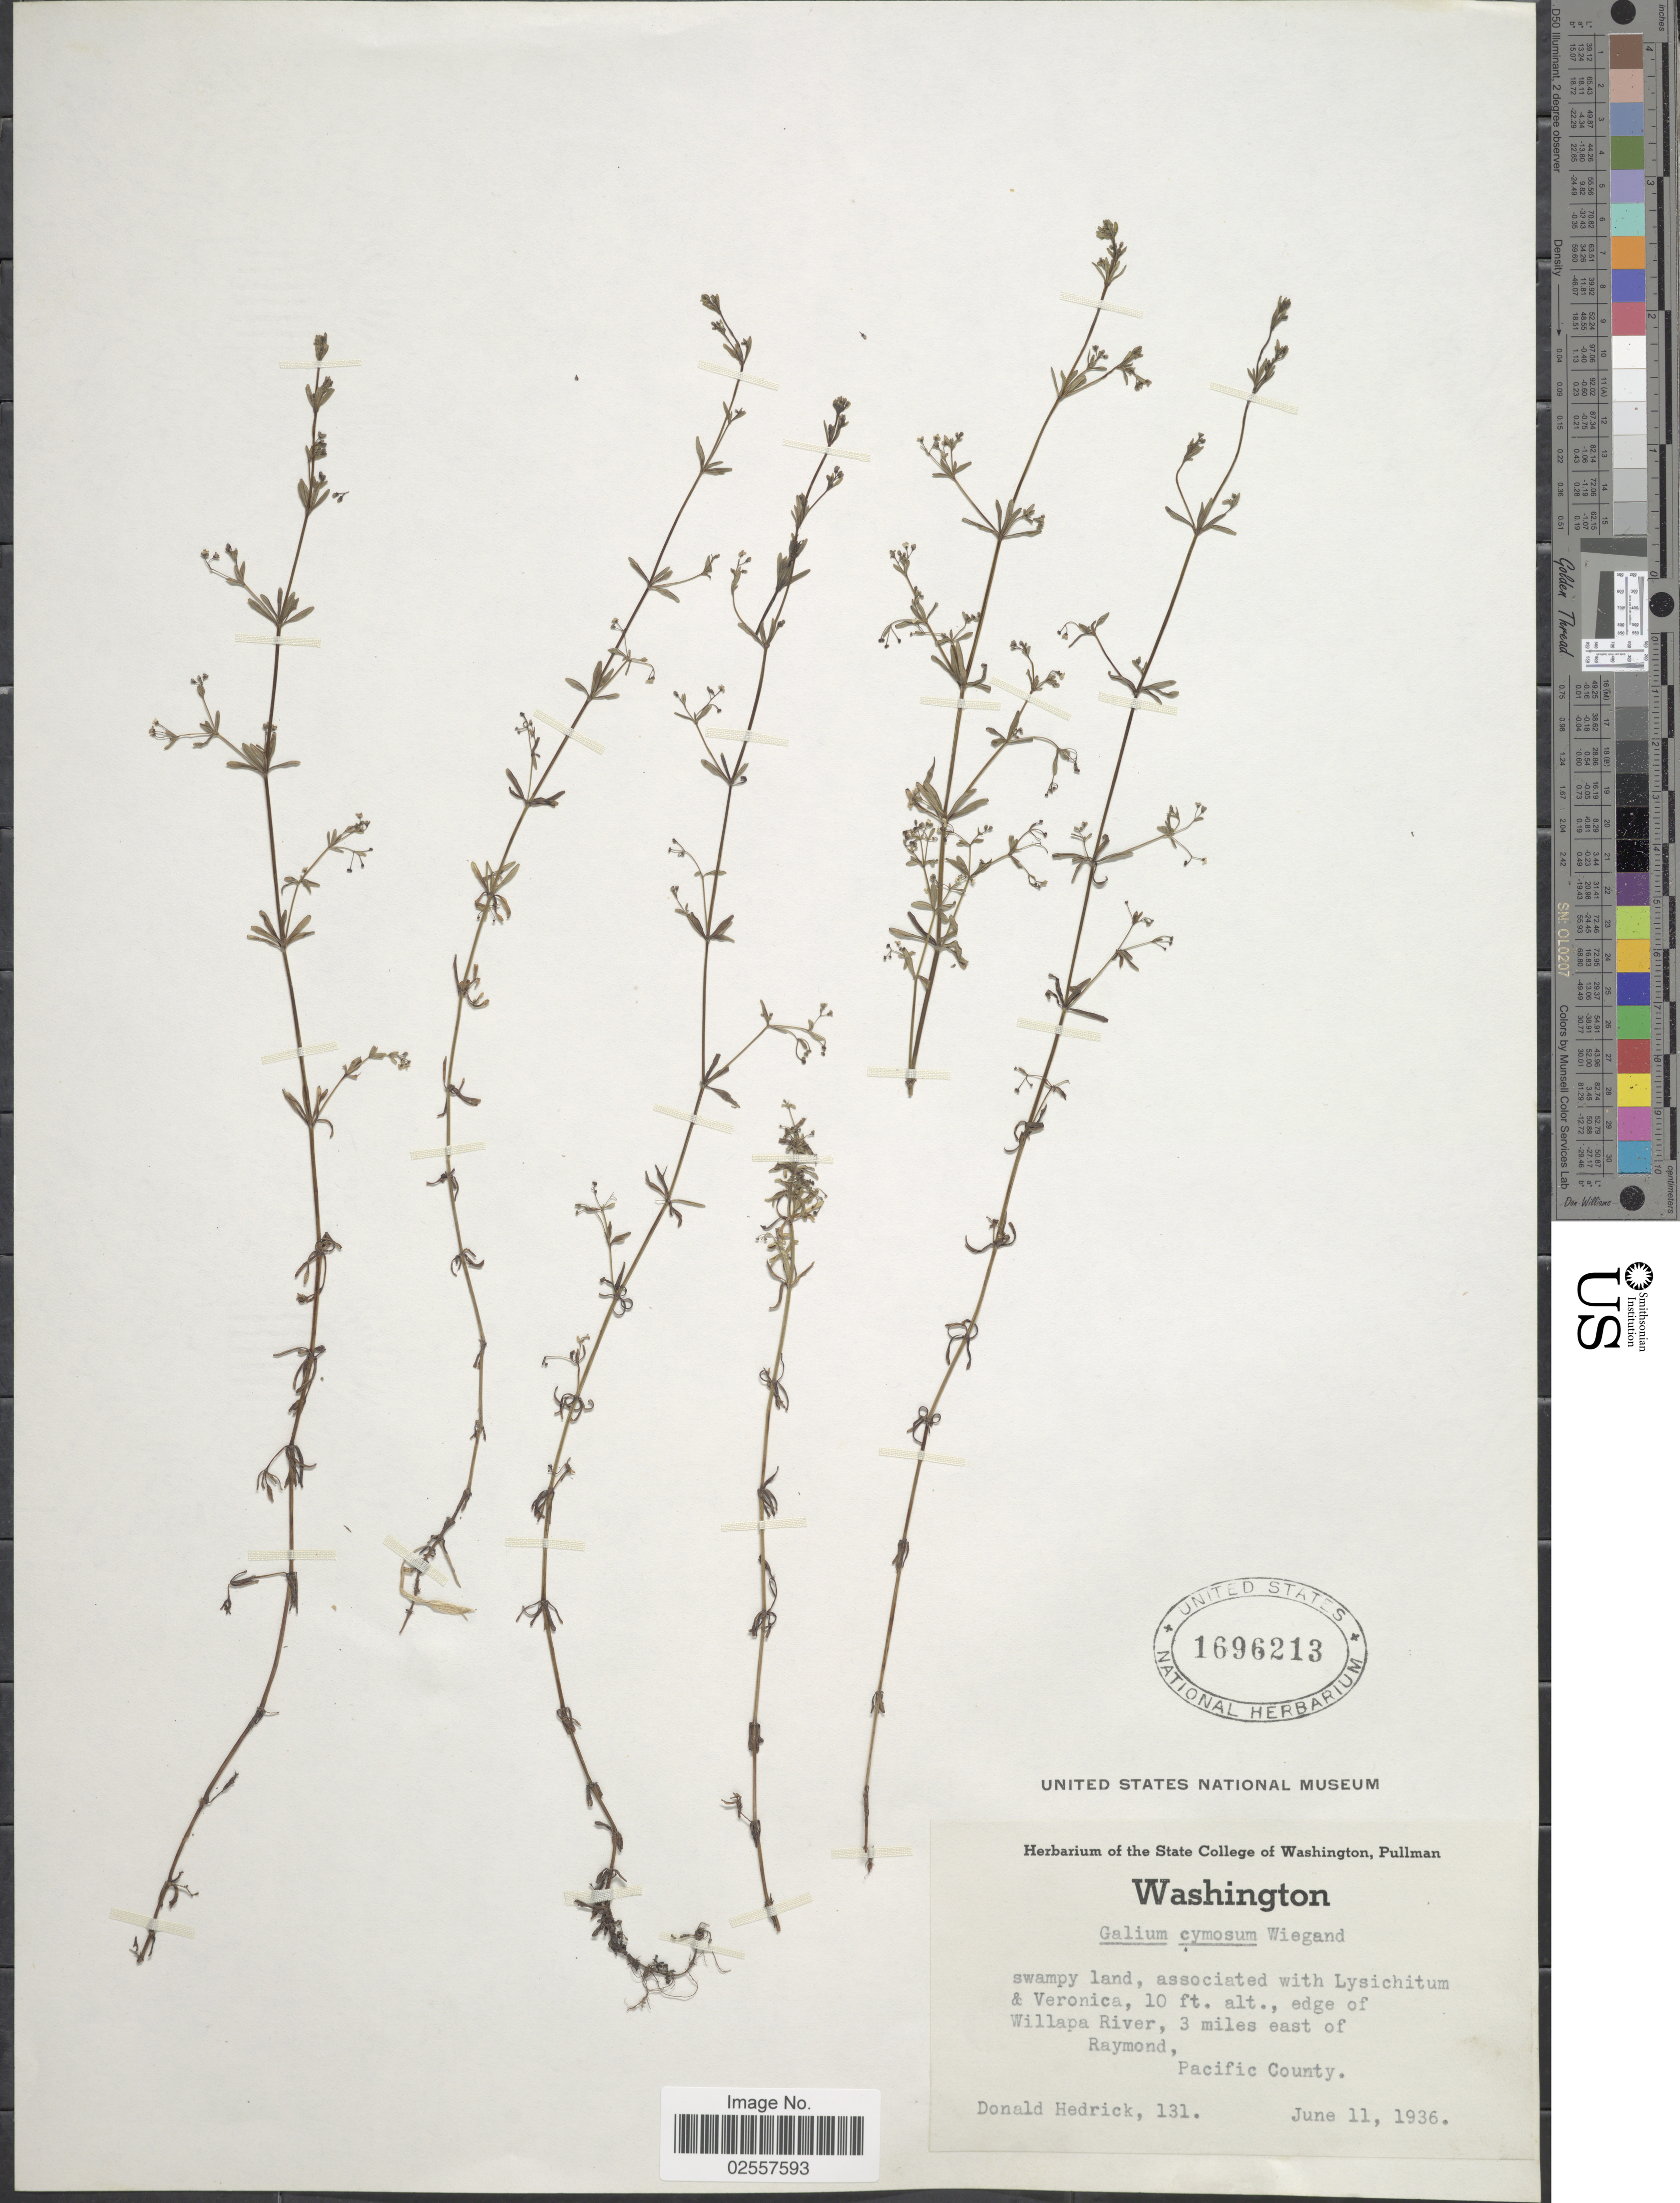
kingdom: Plantae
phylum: Tracheophyta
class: Magnoliopsida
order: Gentianales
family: Rubiaceae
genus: Galium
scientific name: Galium cymosum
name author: Wiegand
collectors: D. Hedrick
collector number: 131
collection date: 1936-06-11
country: United States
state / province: Washington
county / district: Pacific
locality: Edge of Willapa River, 3 miles east of Raymond, Pacific County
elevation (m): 3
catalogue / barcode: US 1696213